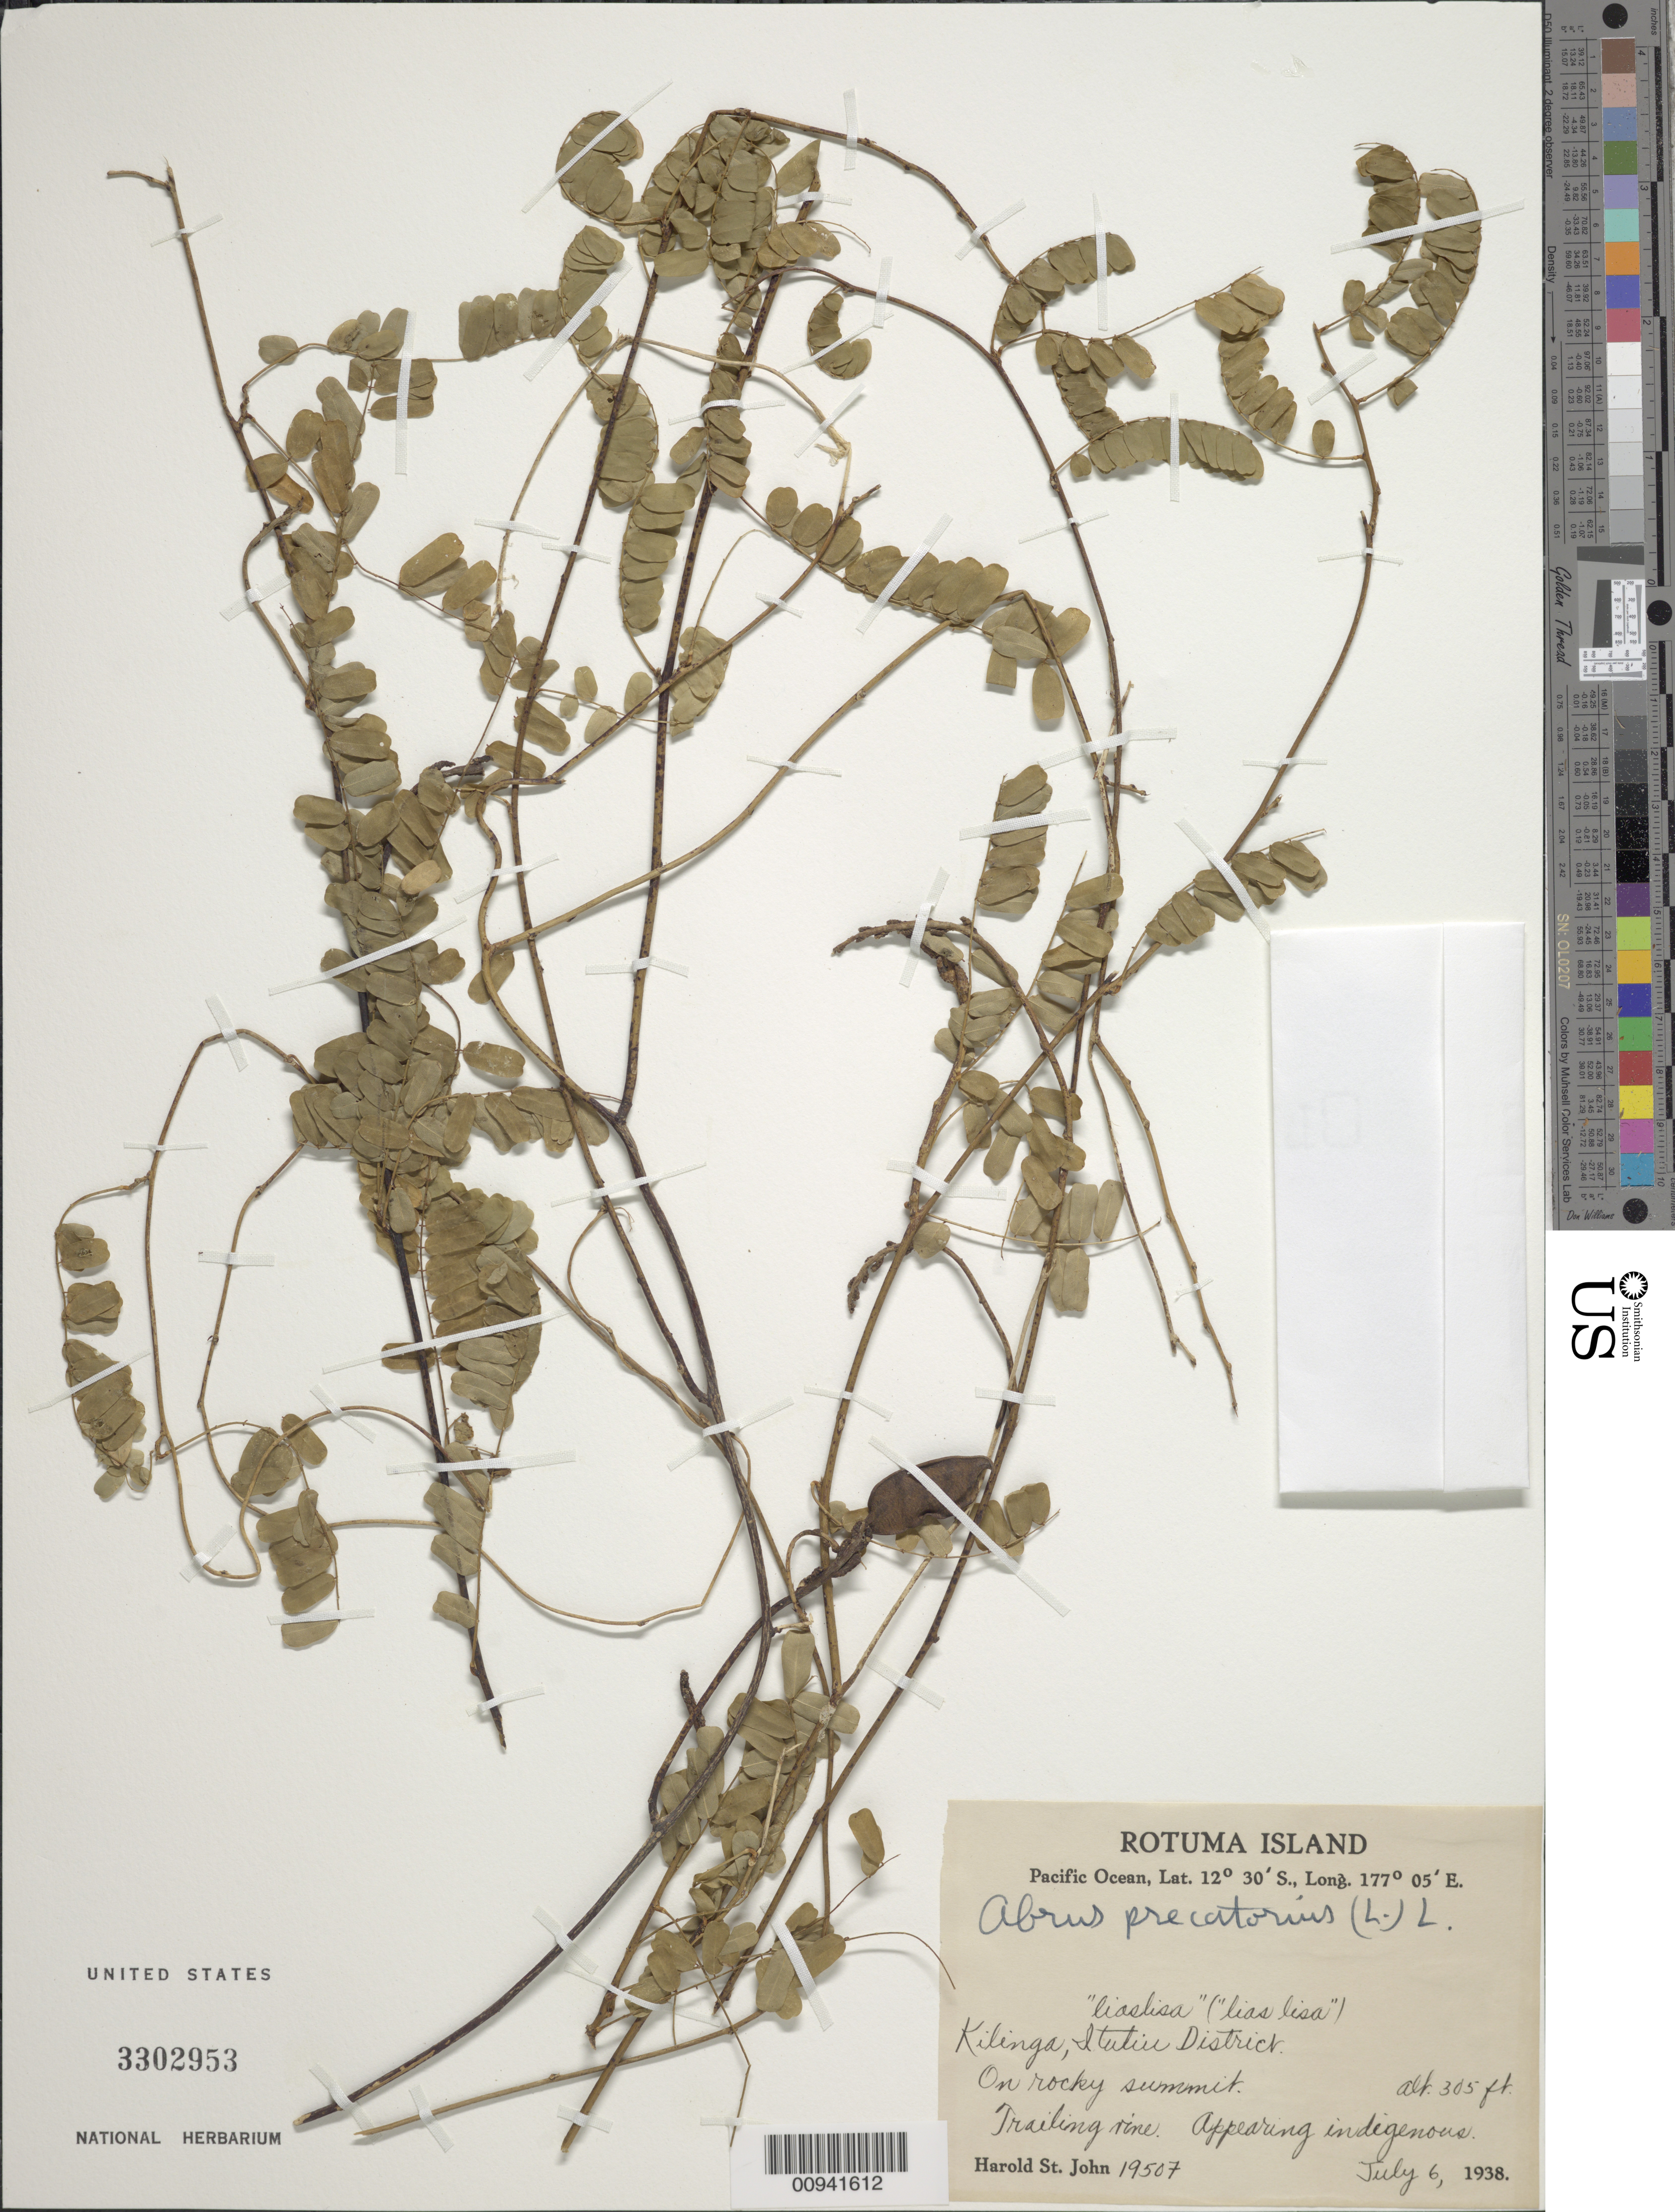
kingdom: Plantae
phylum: Tracheophyta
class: Magnoliopsida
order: Fabales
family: Fabaceae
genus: Abrus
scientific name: Abrus precatorius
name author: L.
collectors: H. St. John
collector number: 19507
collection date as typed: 06 Jul 1938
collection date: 1938-07-06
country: Fiji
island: Rotuma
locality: Kilinga, Itutiu District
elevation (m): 93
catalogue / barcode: US 3302953